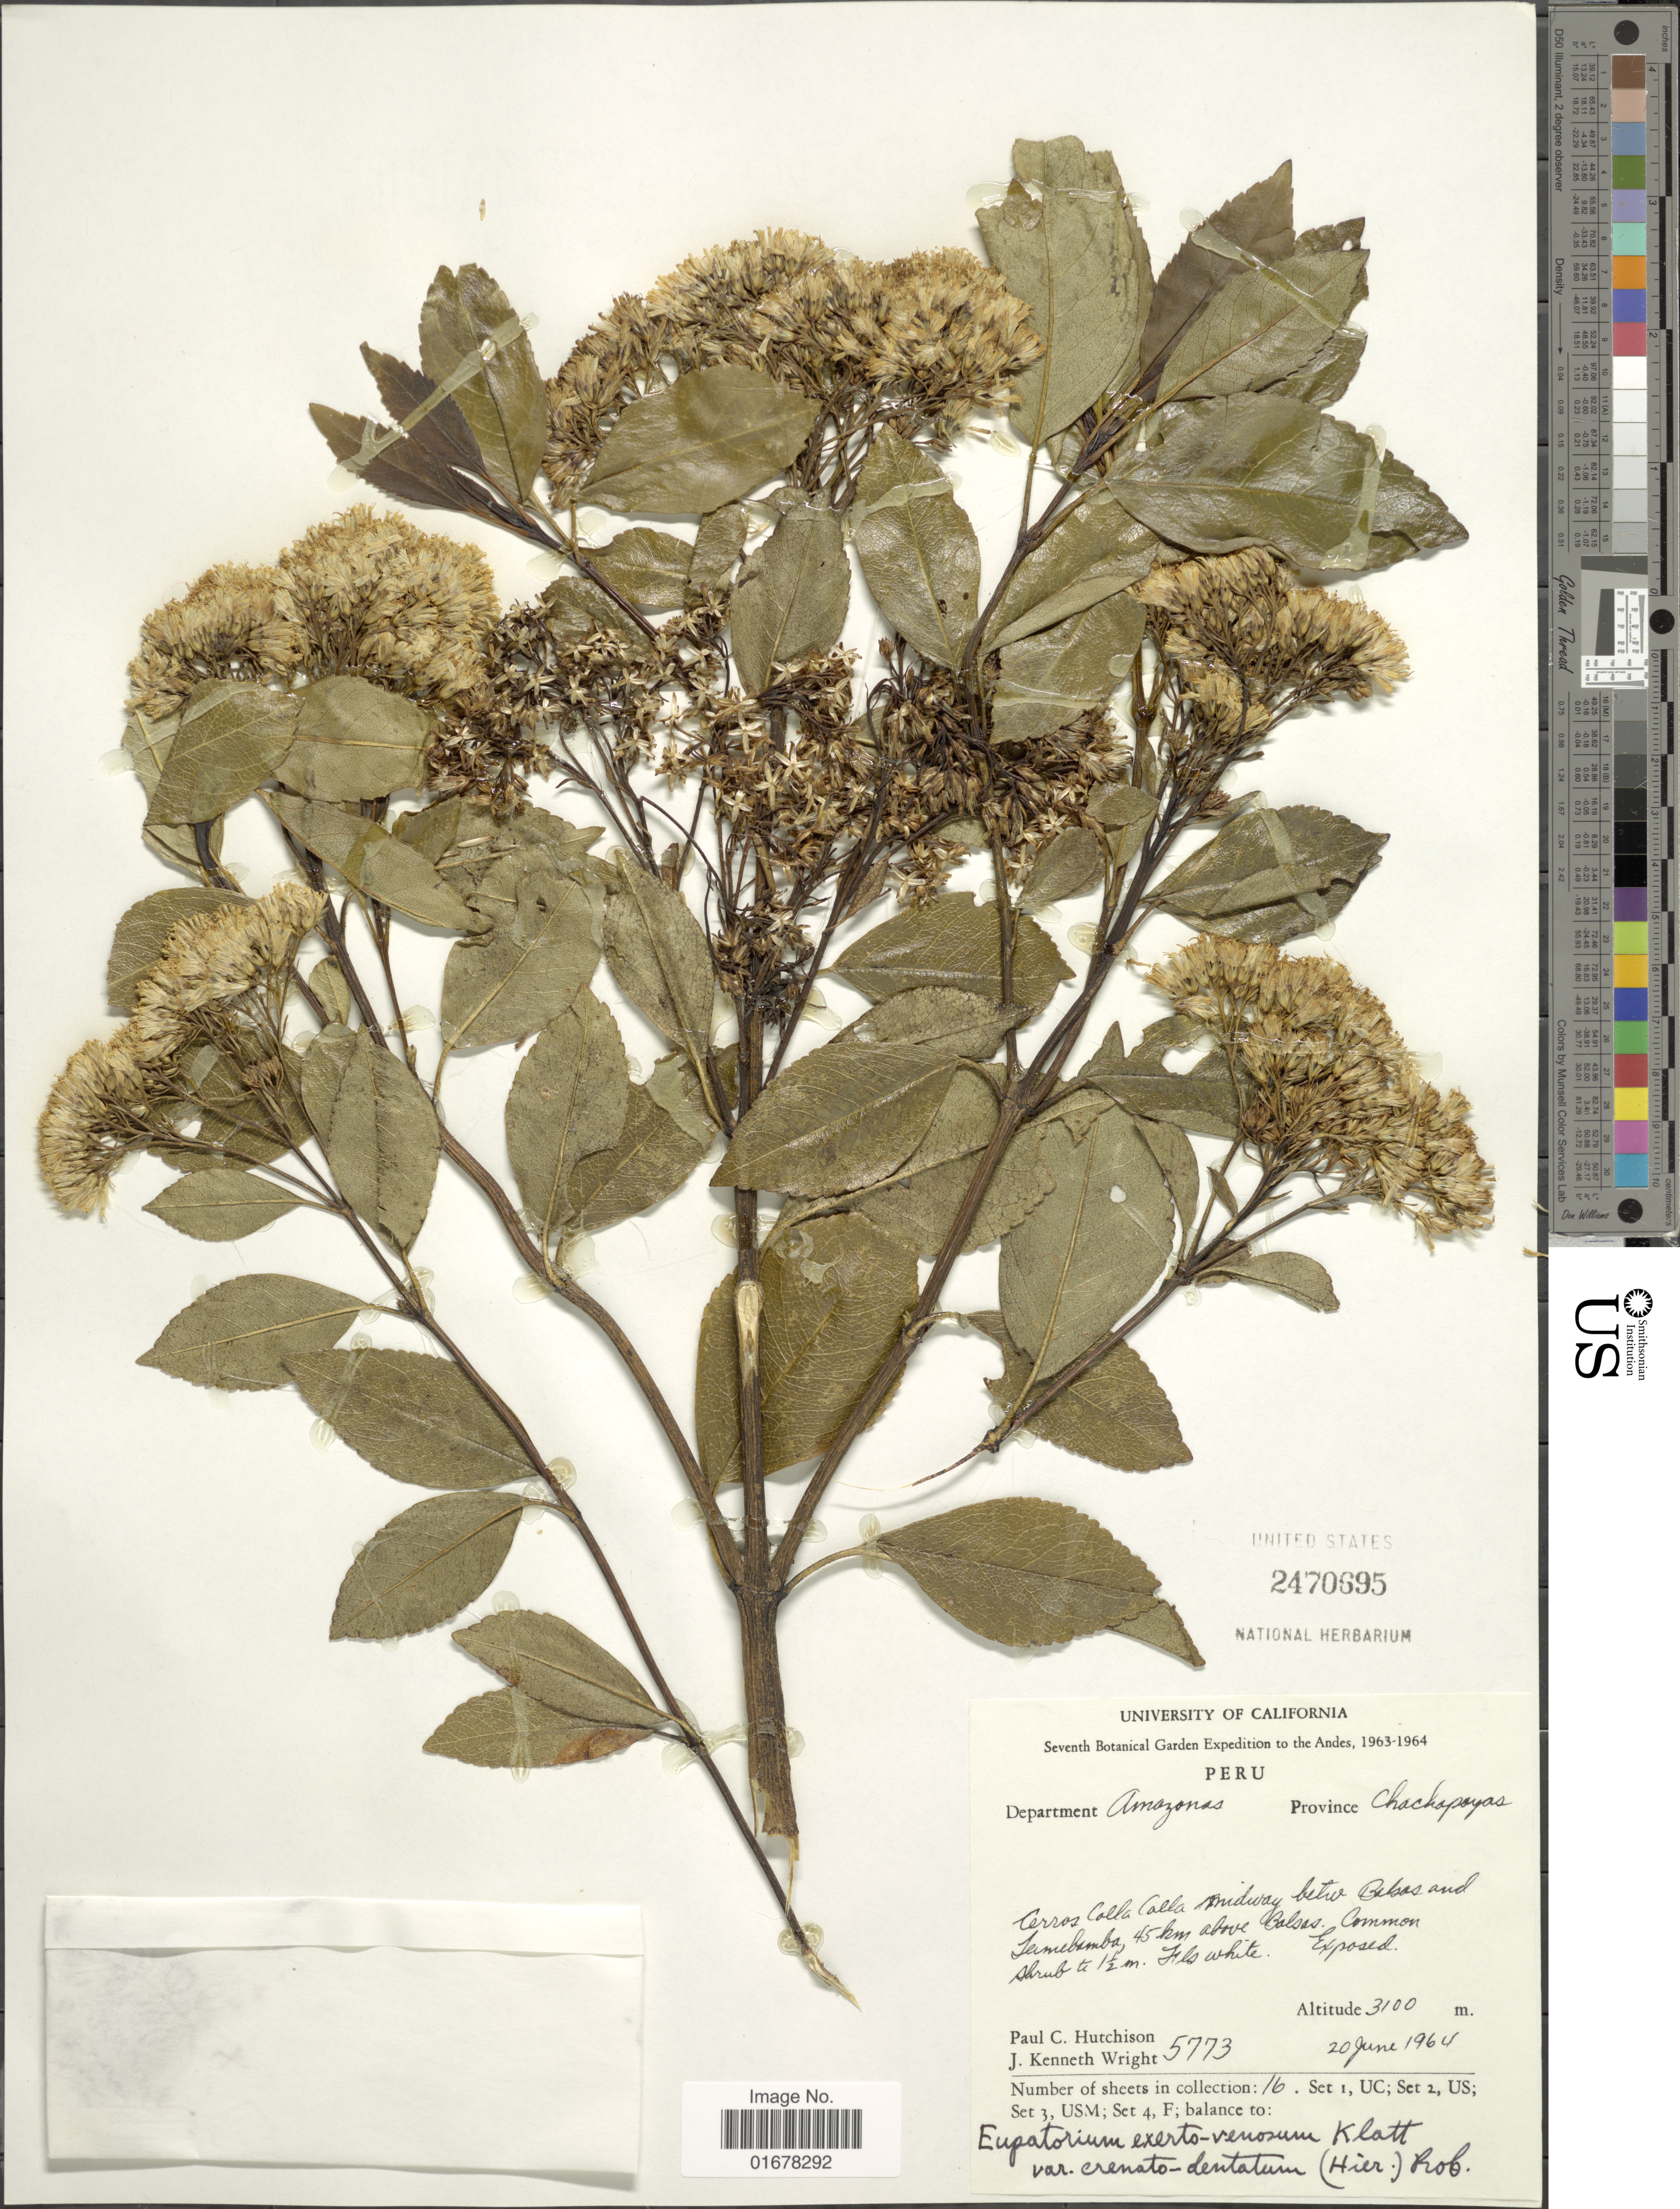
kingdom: Plantae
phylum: Tracheophyta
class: Magnoliopsida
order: Asterales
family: Asteraceae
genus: Ageratina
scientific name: Ageratina exserto-venosa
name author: (Klatt) R.M. King & H. Rob.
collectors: P. C. Hutchison & J. K. Wright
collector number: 5773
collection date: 1964-06-20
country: Peru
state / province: Amazonas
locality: Department Amazonas, Province Chachapoyas, Cerros Calla Calla midway between Balsas and Leimebamba 45 km above Balsas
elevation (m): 3100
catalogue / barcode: US 2470695